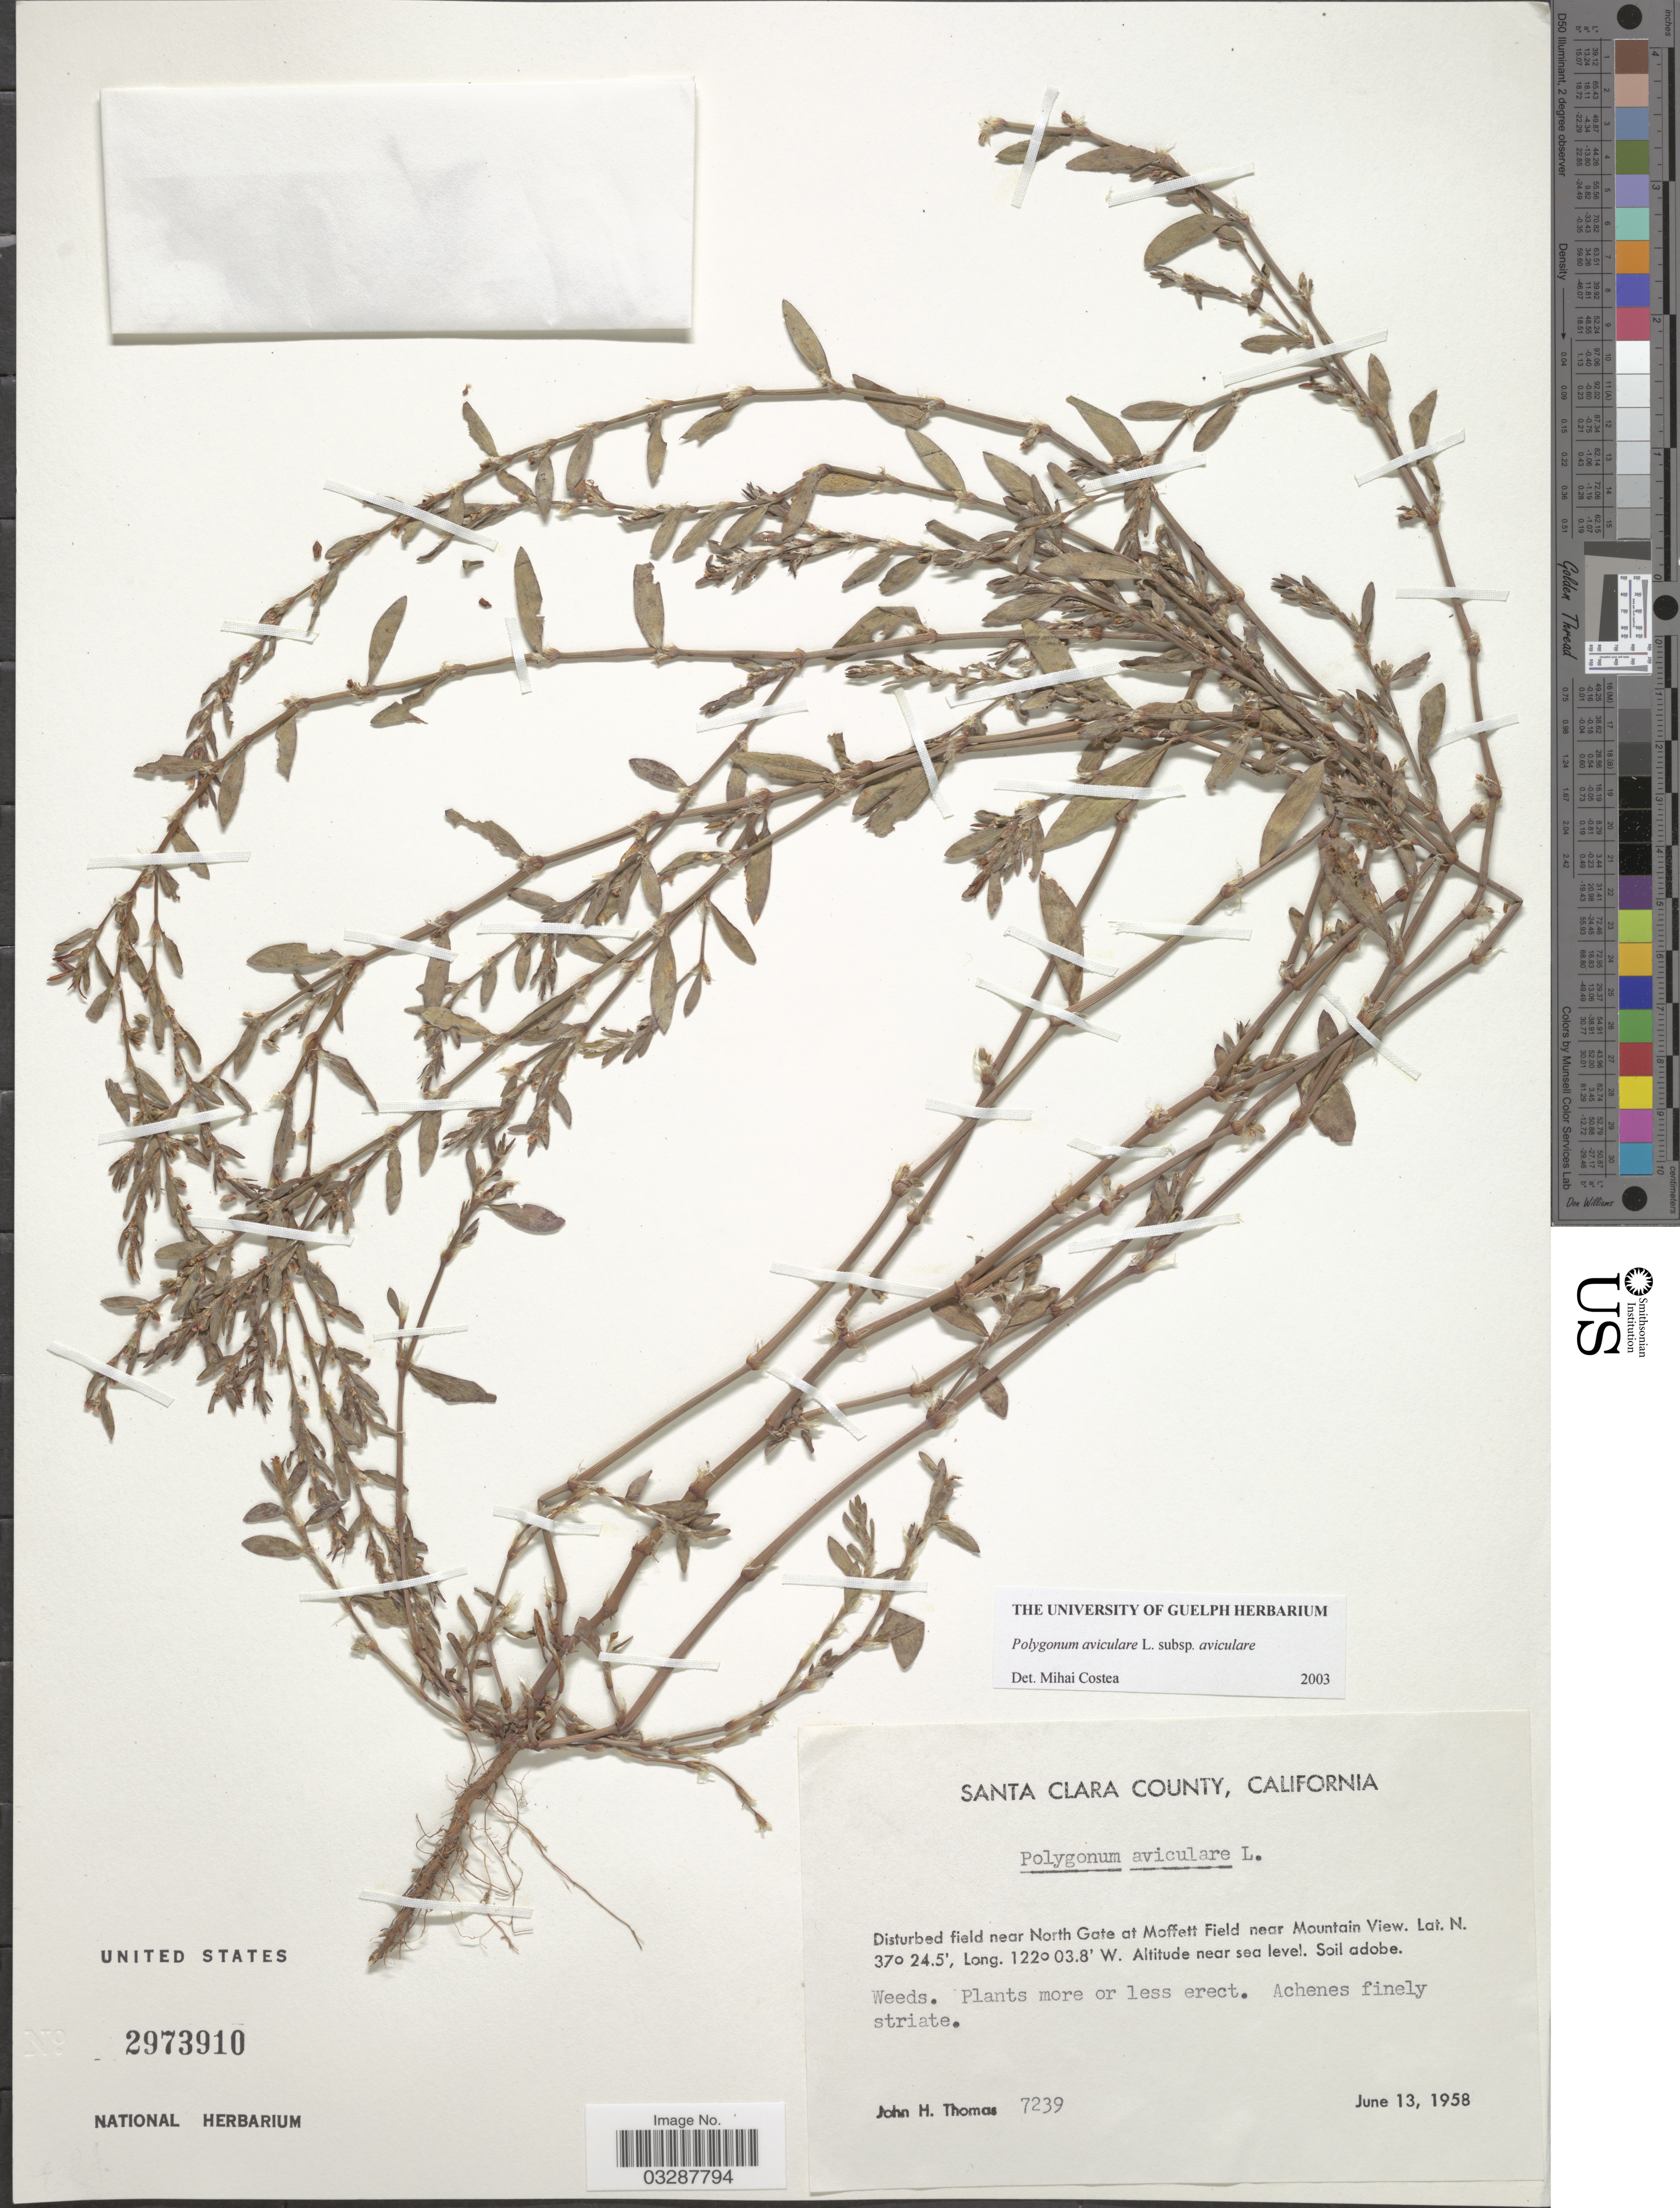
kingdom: Plantae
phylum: Tracheophyta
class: Magnoliopsida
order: Caryophyllales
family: Polygonaceae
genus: Polygonum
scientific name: Polygonum aviculare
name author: L.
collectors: J. H. Thomas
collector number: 7239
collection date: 1958-06-13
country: United States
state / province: California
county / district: Santa Clara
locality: Santa Clara County. Disturbed field near North Gate at Moffett Field near Mountain View.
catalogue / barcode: US 2973910